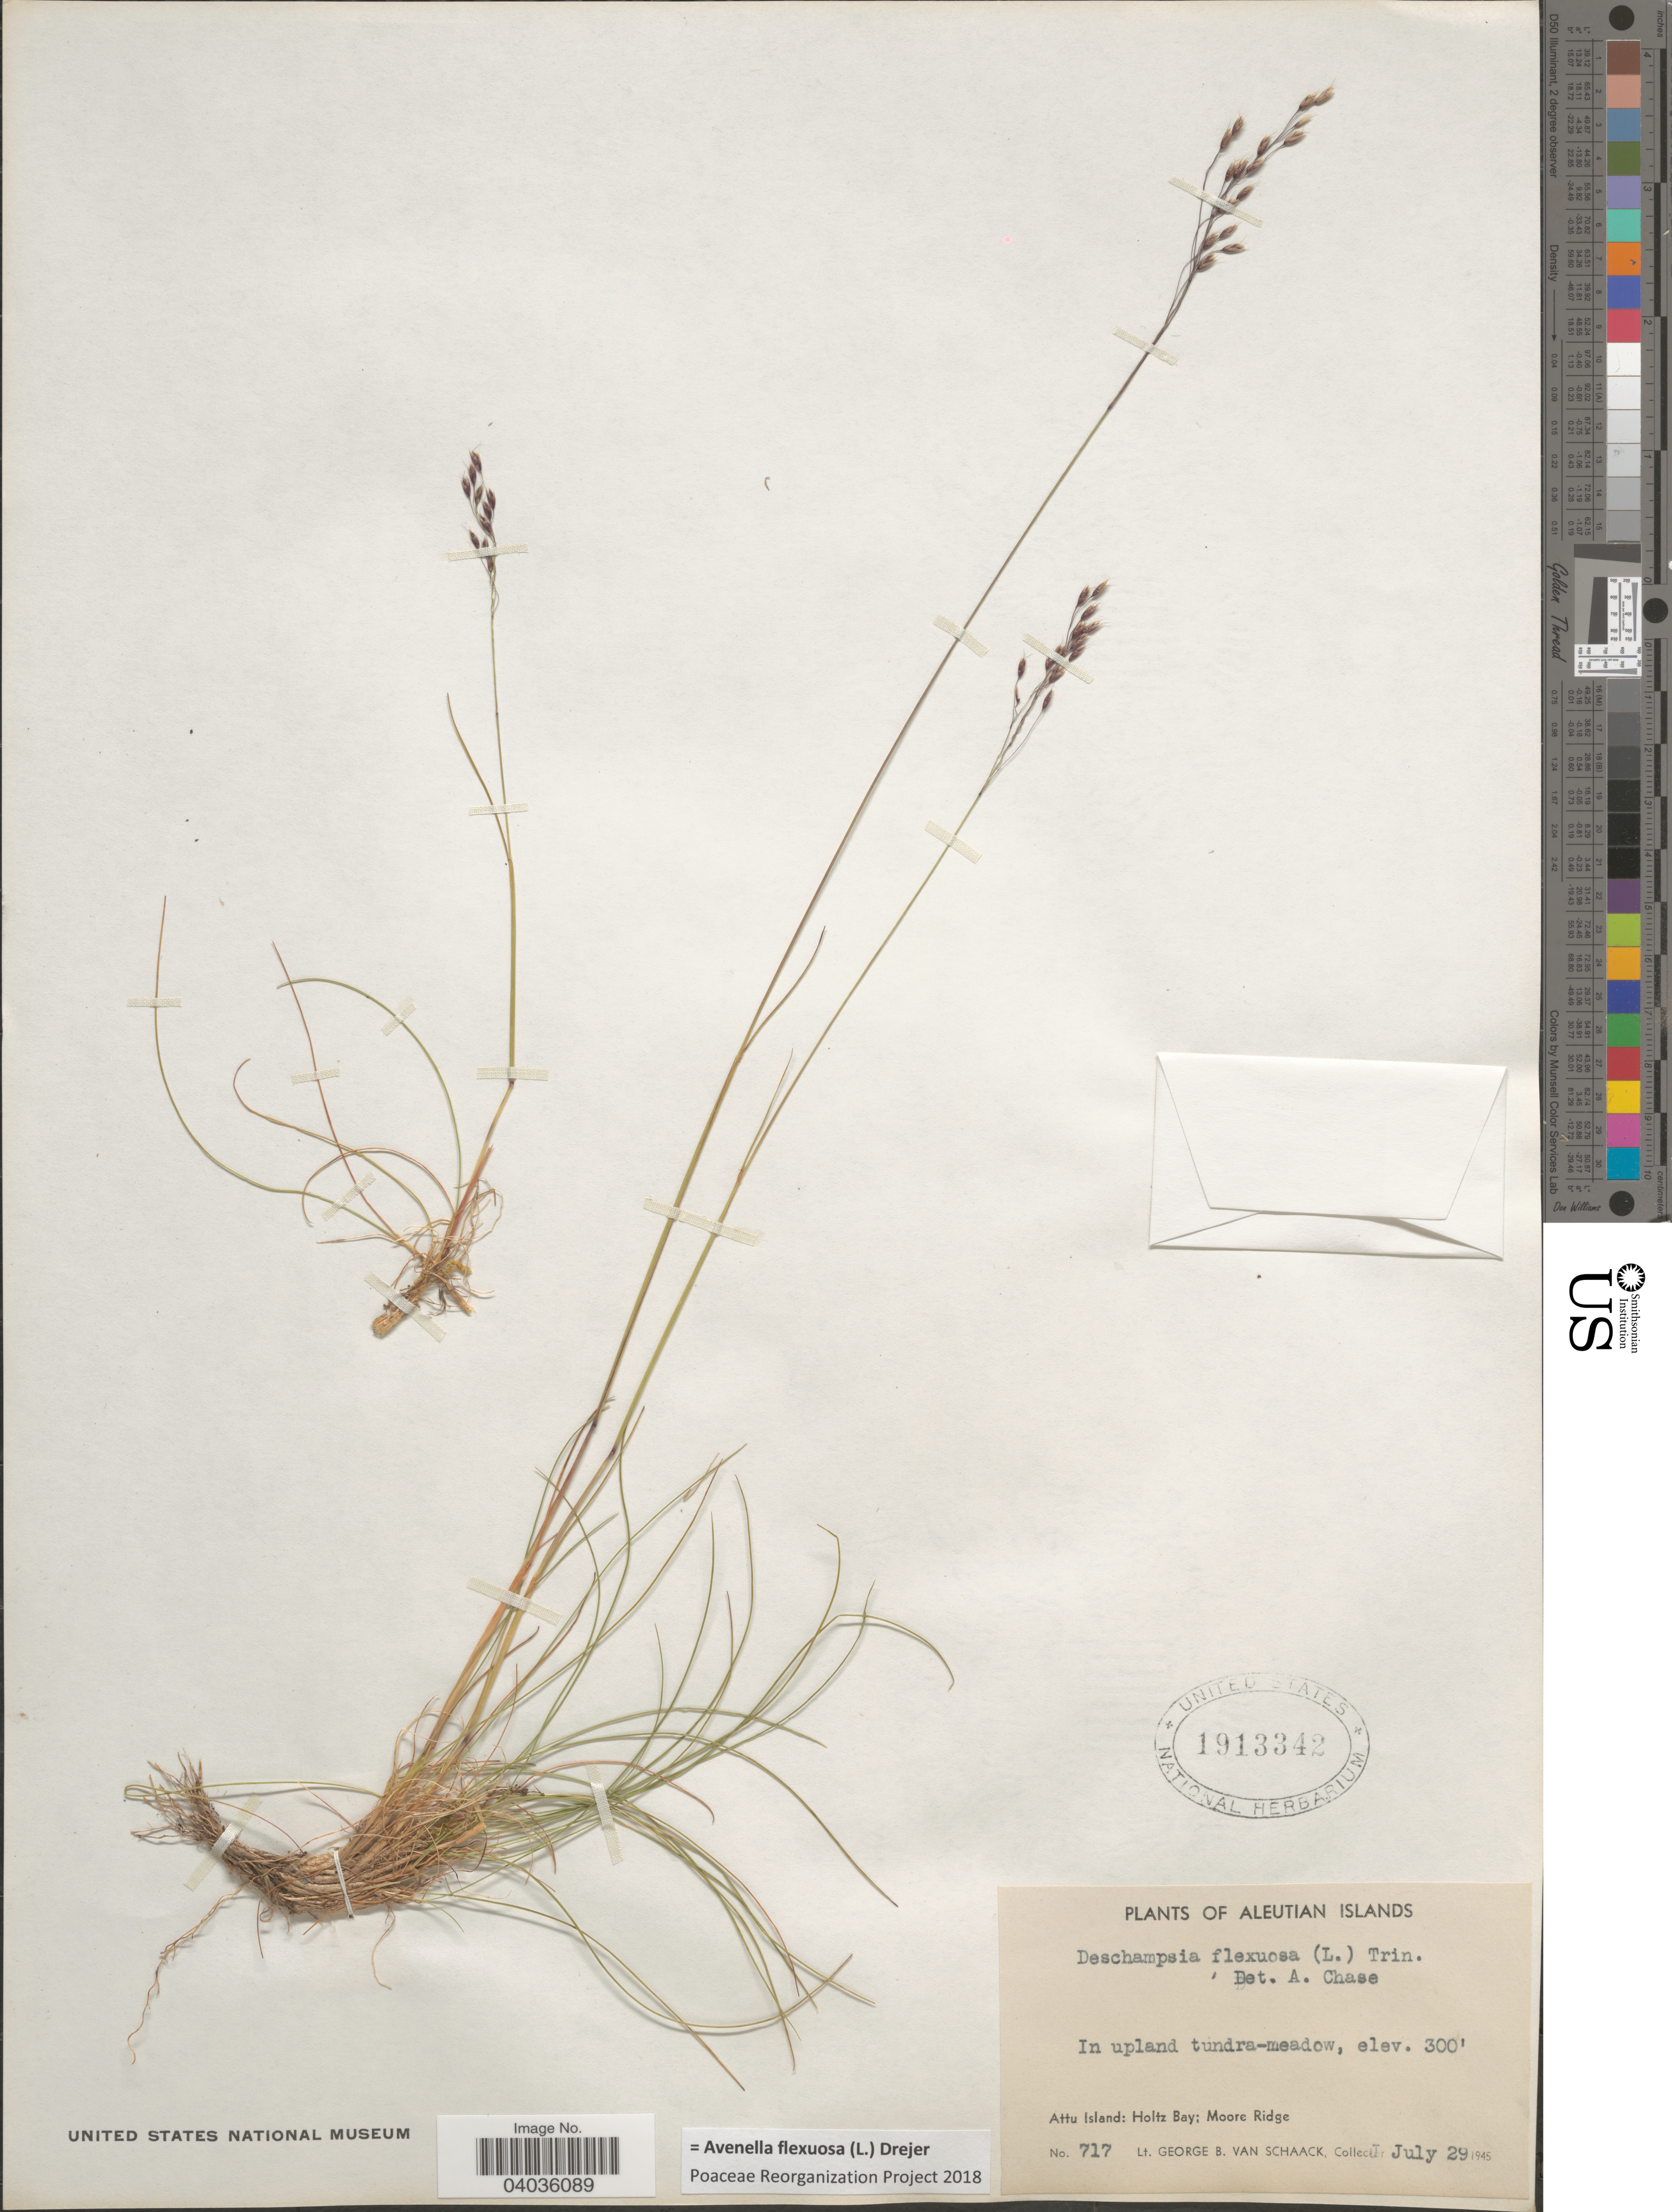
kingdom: Plantae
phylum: Tracheophyta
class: Liliopsida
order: Poales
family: Poaceae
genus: Avenella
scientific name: Avenella flexuosa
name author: (L.) Drejer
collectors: G. Van Schaack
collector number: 717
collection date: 1945-07-29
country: United States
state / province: Alaska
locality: Aleutian Islands. Attu Island: Holtz Bay; Moore Ridge.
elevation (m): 91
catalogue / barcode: US 1913342